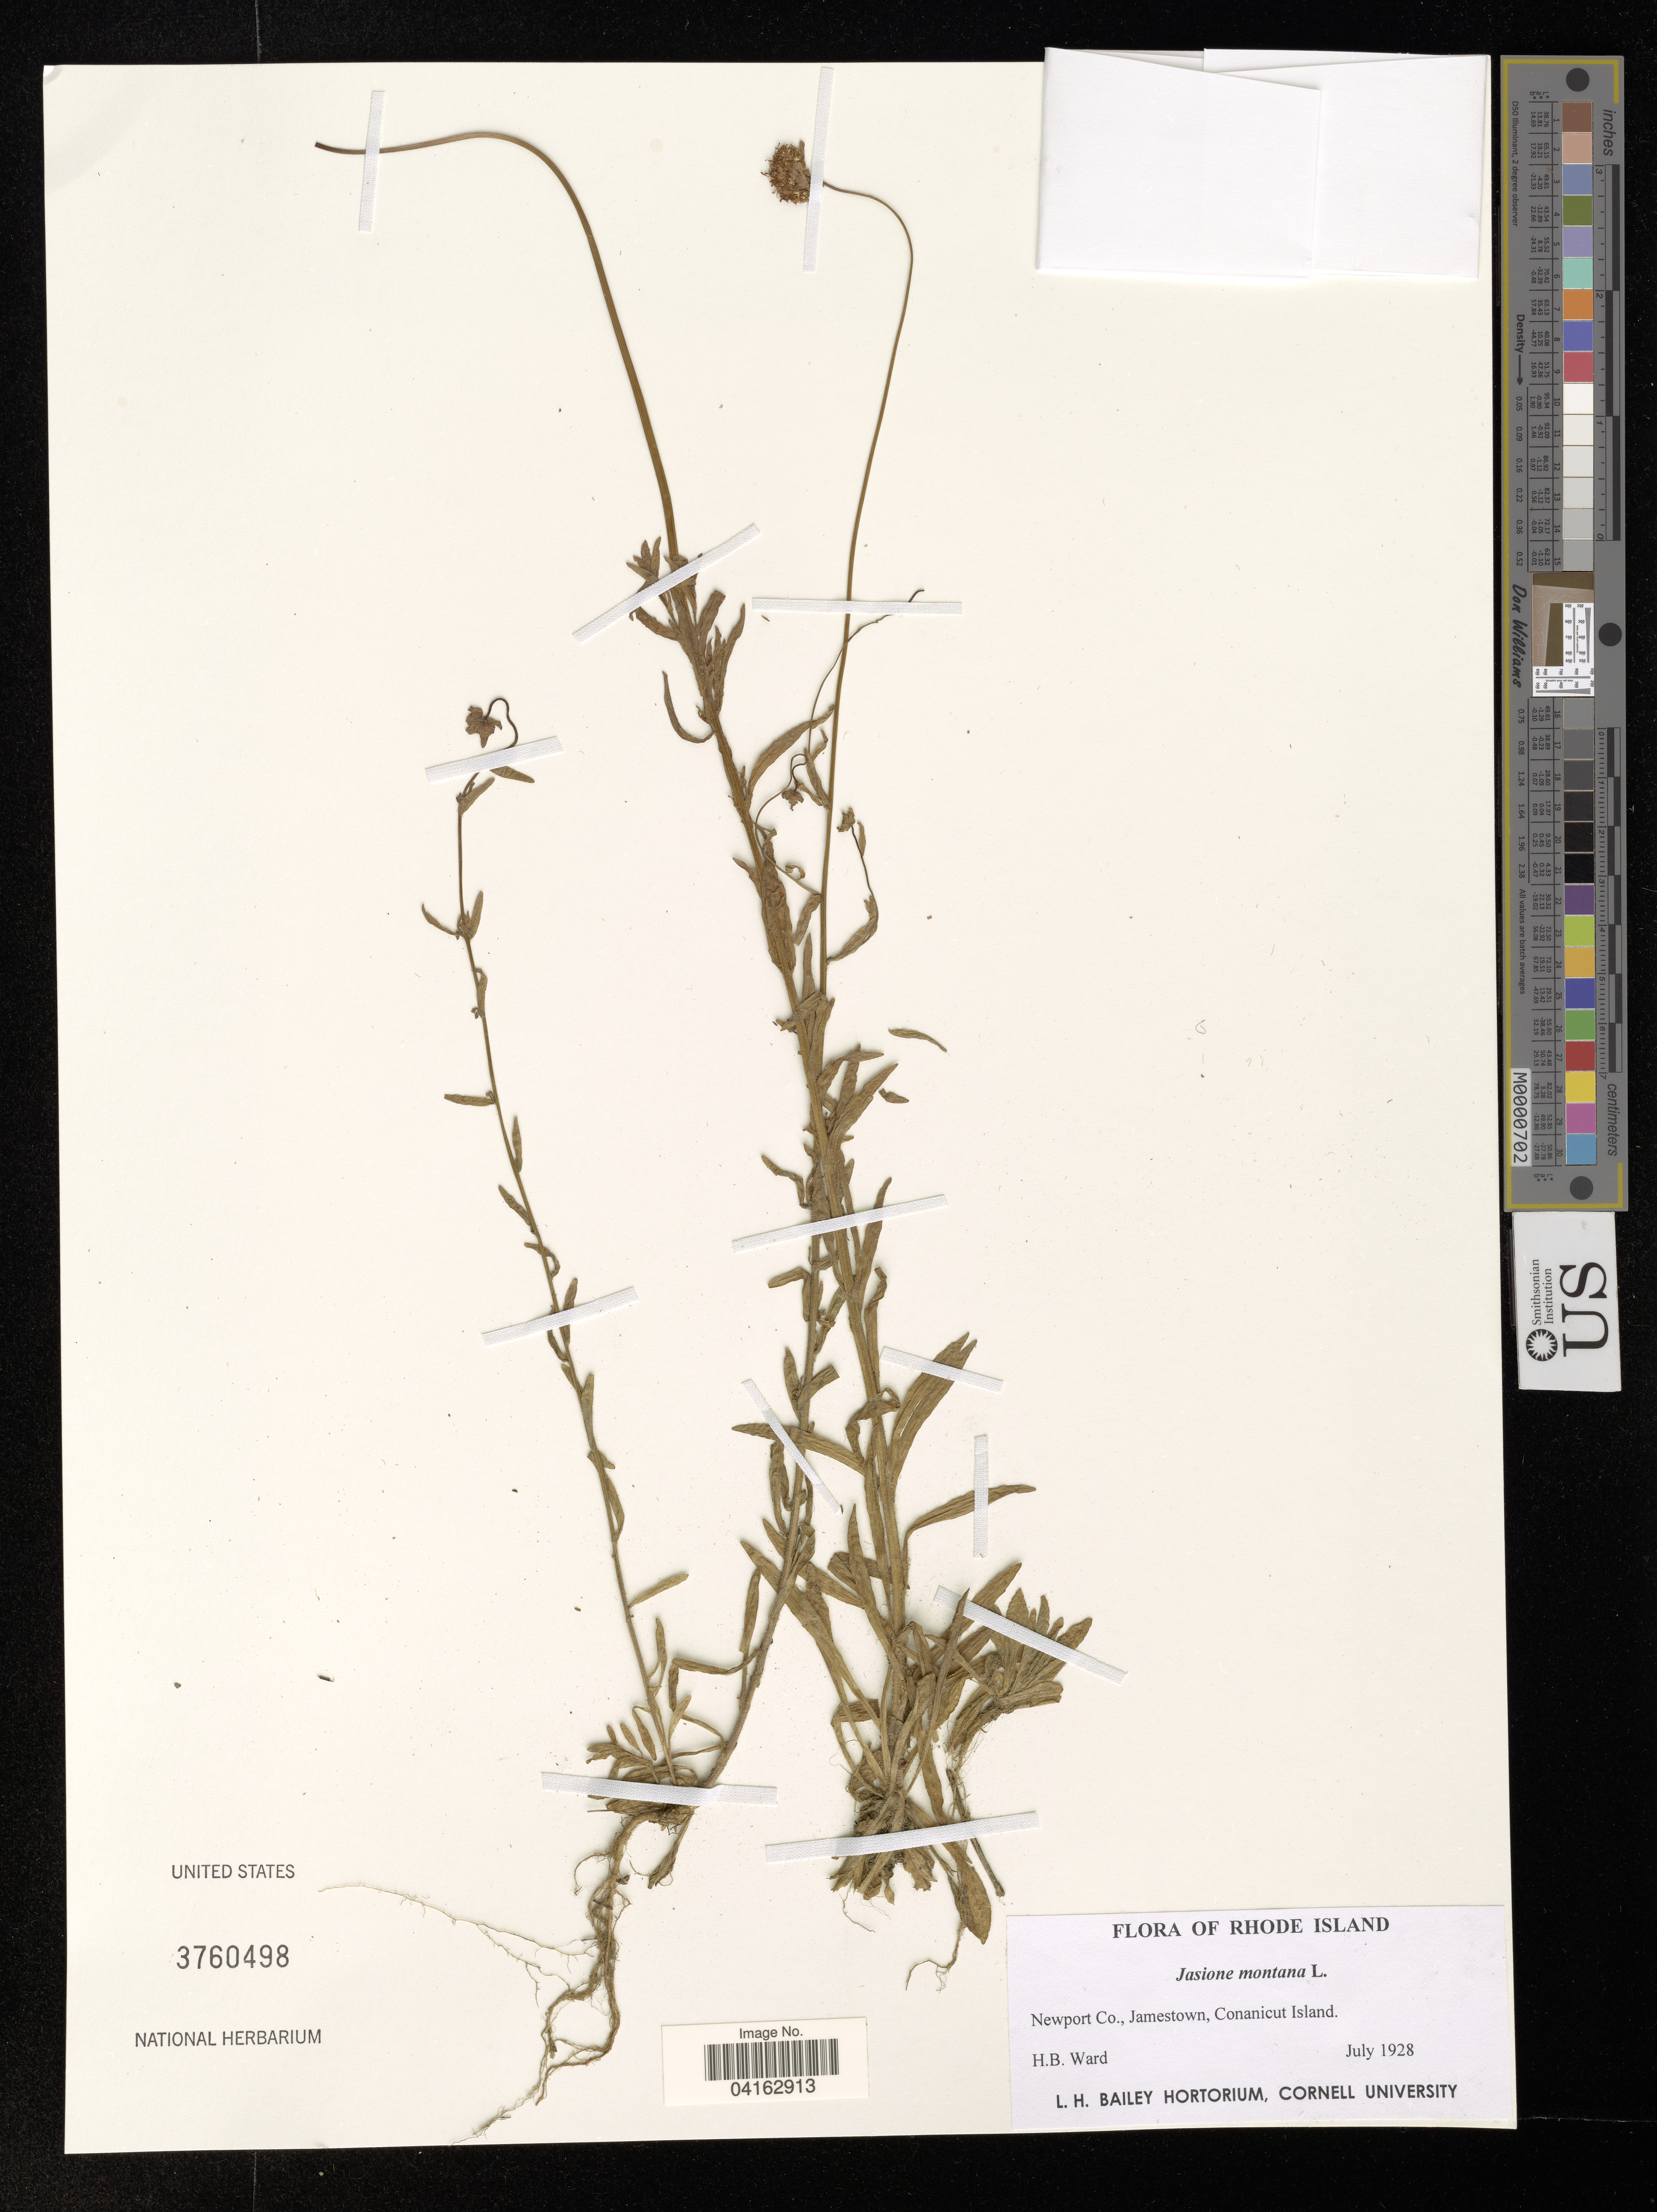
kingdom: Plantae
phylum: Tracheophyta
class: Magnoliopsida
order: Asterales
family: Campanulaceae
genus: Jasione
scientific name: Jasione montana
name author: L.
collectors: H. Ward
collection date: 1928-07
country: United States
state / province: Rhode Island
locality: Newport Co., Jamestown, Conanicut Island.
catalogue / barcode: US 3760498